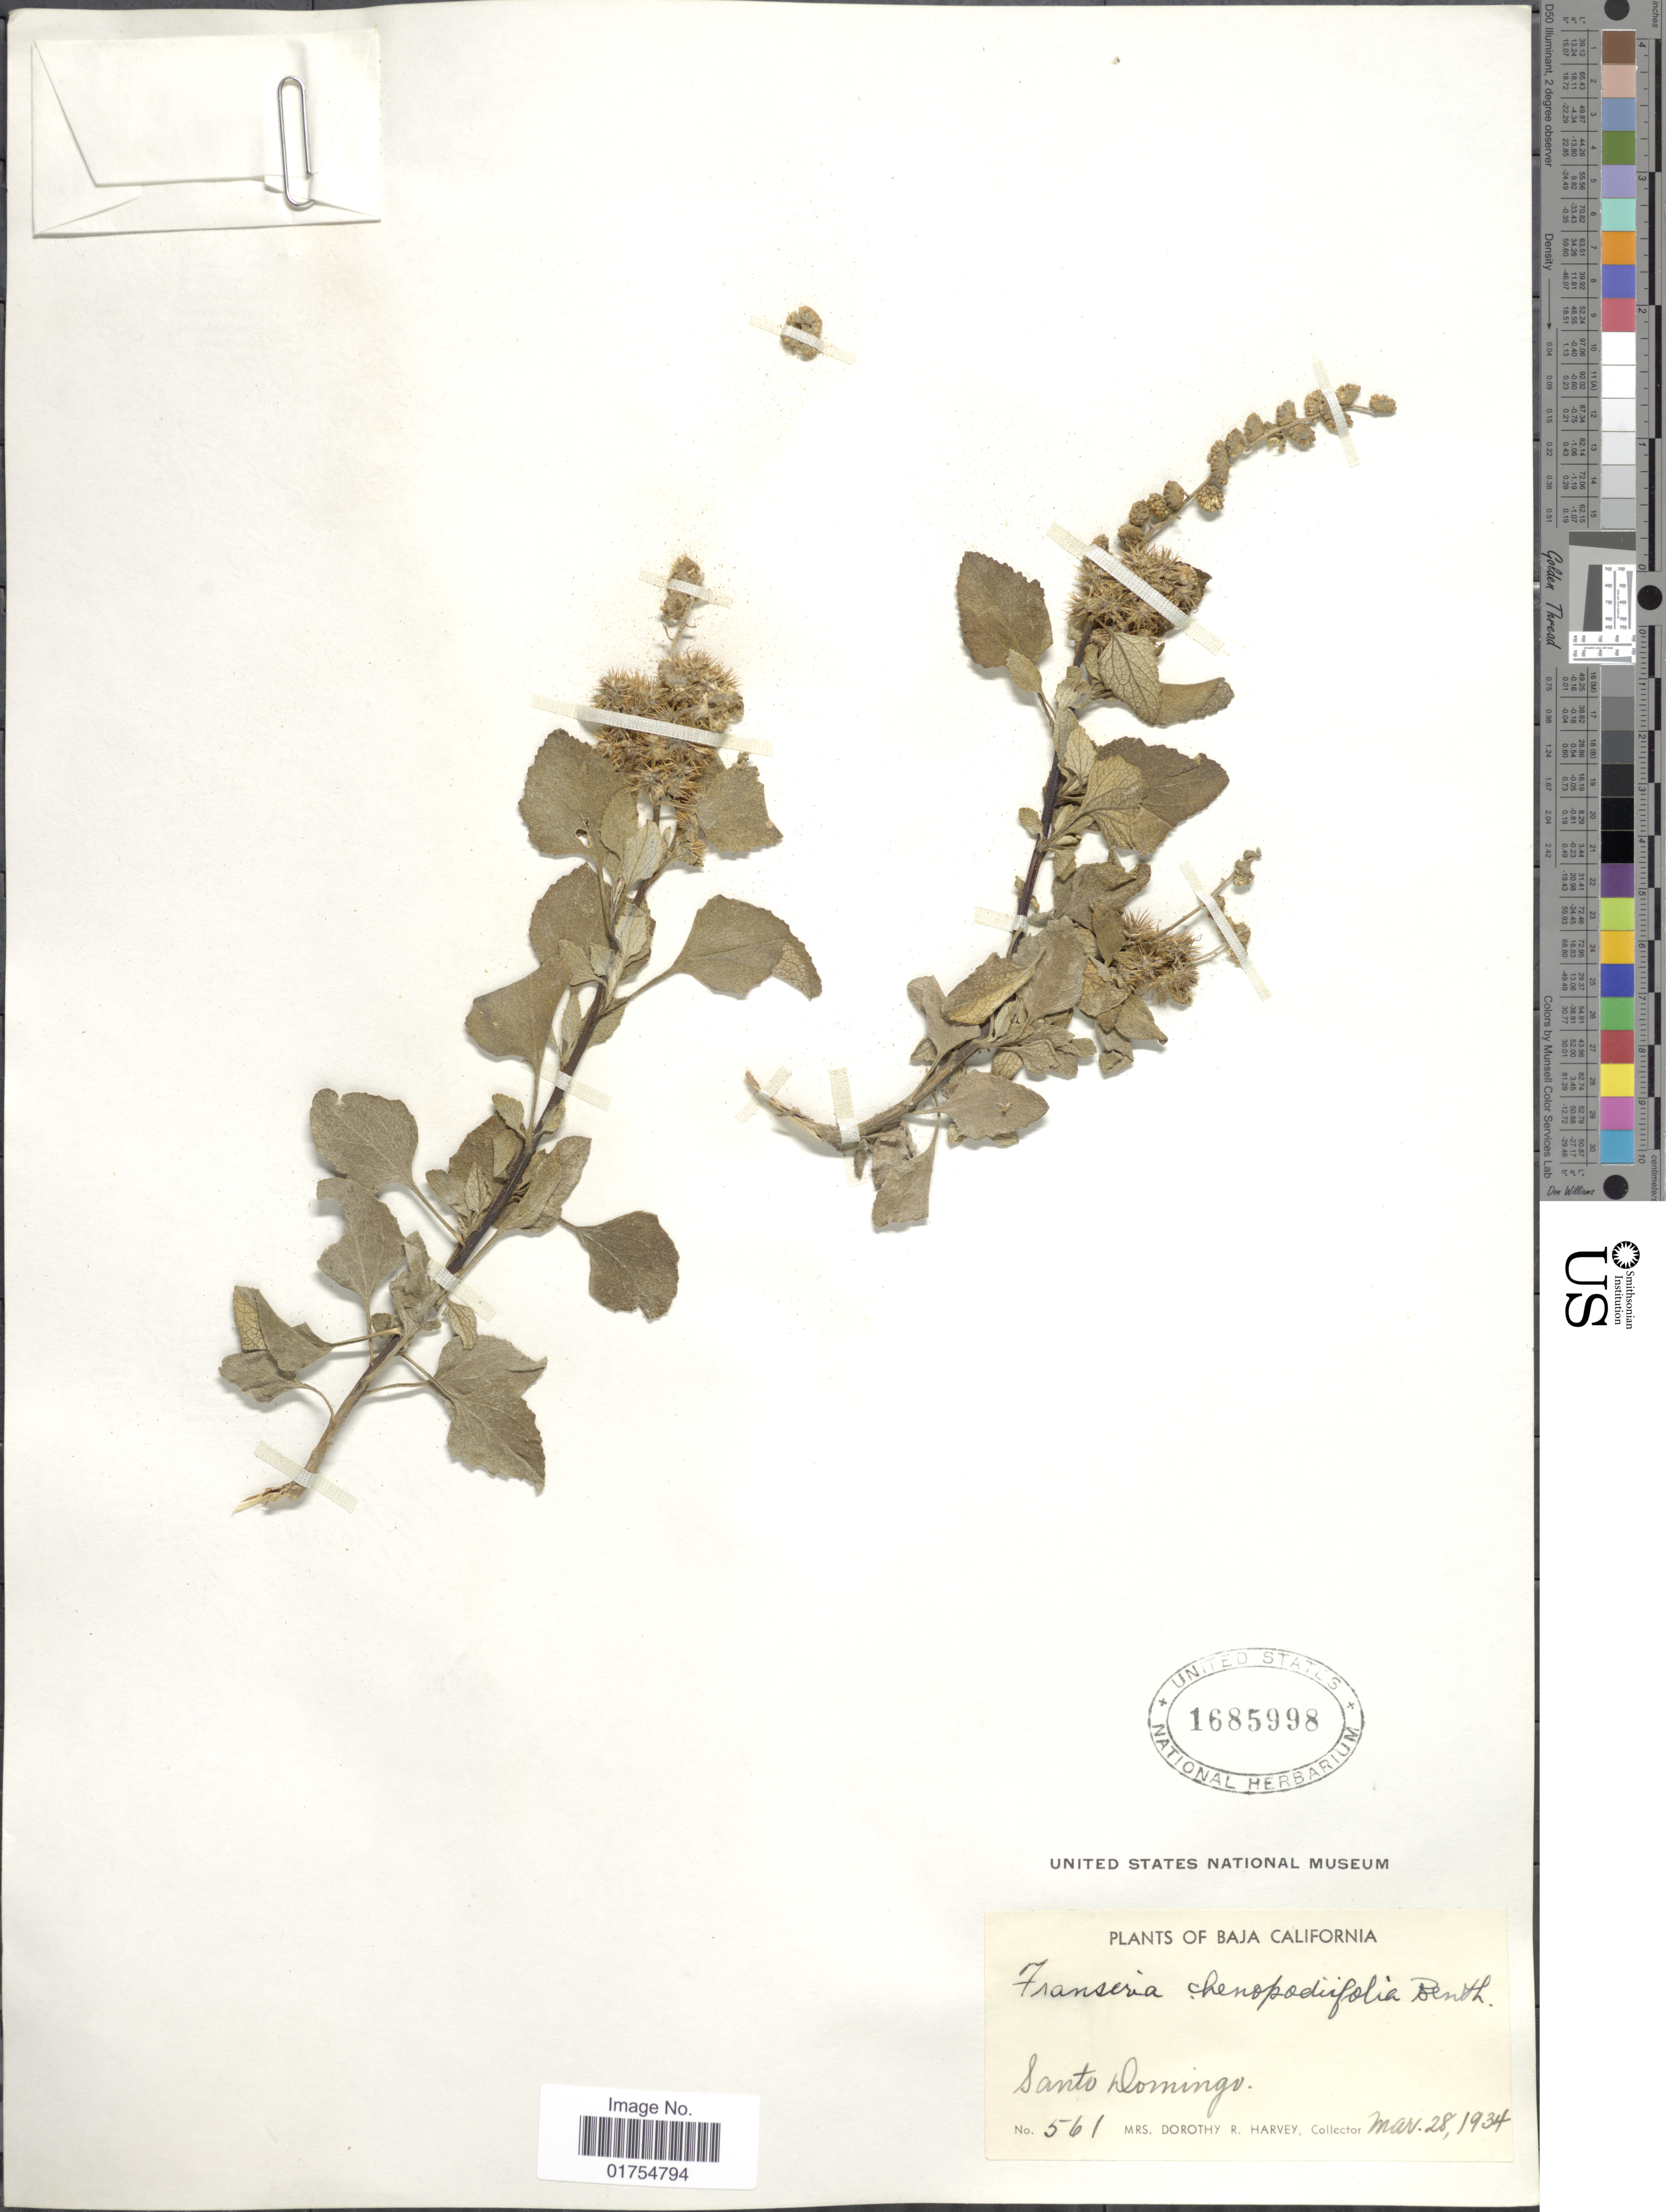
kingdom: Plantae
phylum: Tracheophyta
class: Magnoliopsida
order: Asterales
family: Asteraceae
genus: Franseria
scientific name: Franseria chenopodiifolia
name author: Benth.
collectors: Harvey, Mrs. D. R.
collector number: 561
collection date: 1934-03-28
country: Mexico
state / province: Baja California Sur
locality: Santo Domingo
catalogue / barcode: US 1685998